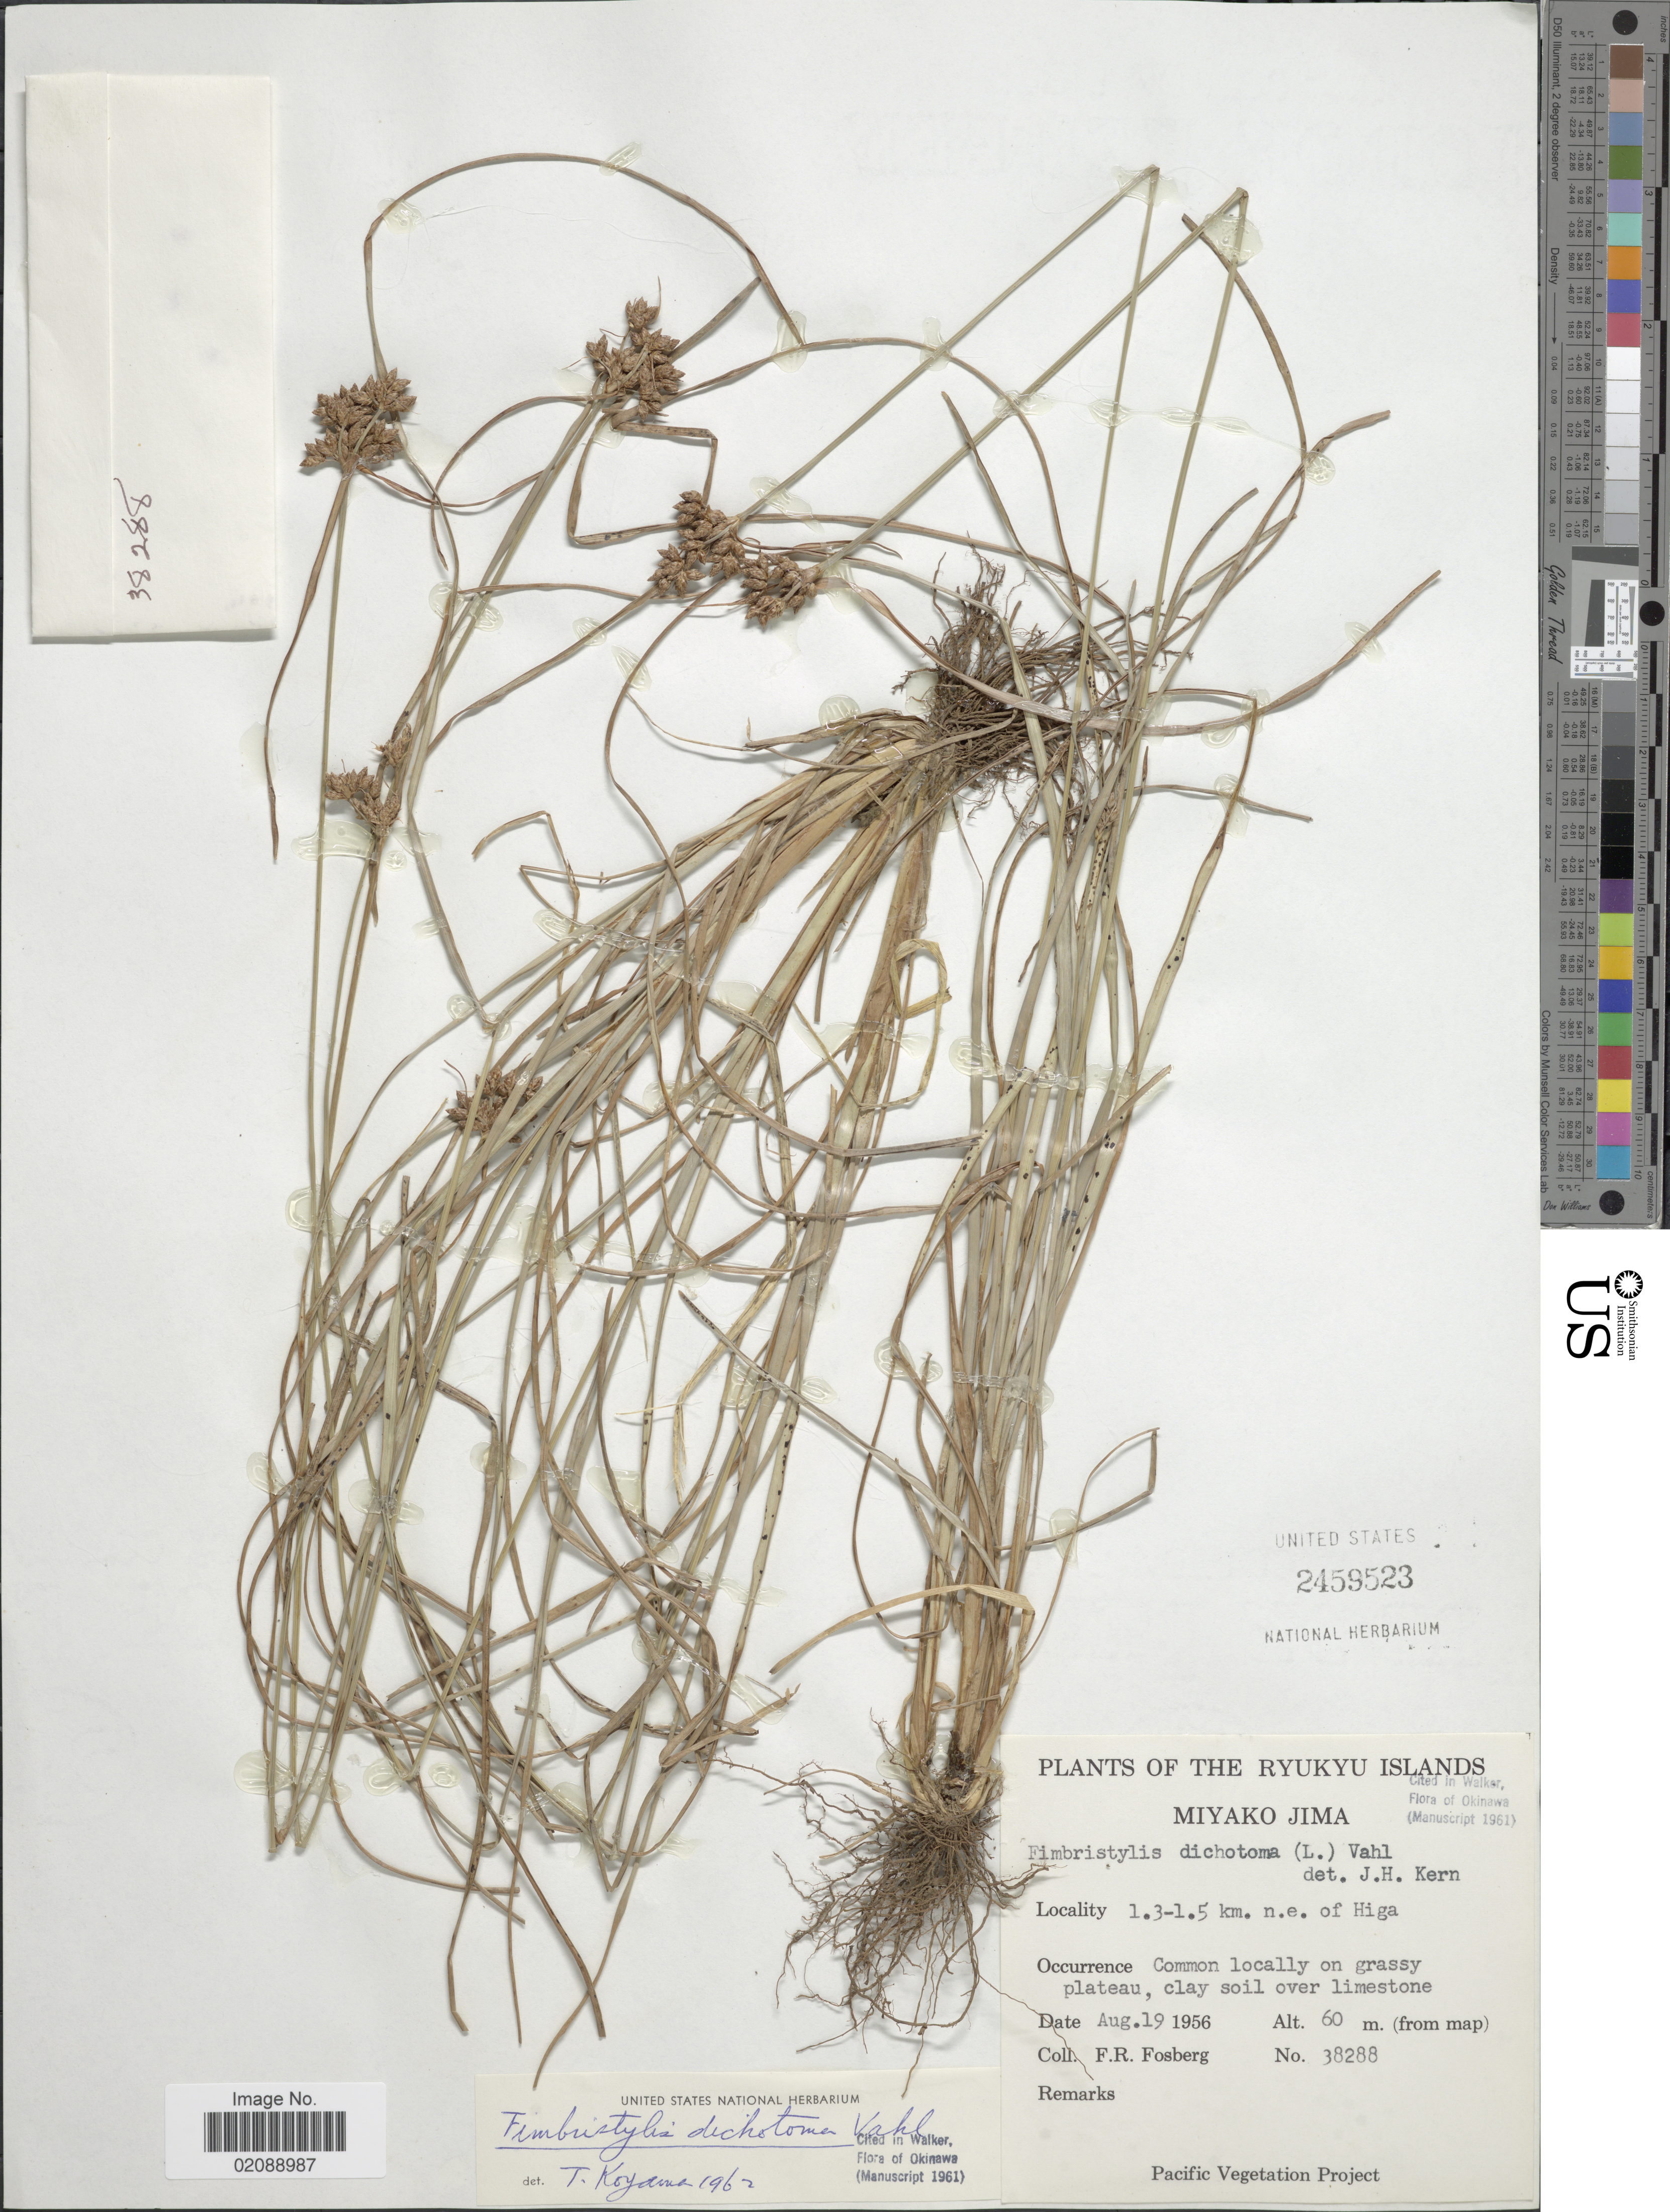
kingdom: Plantae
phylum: Tracheophyta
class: Liliopsida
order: Poales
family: Cyperaceae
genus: Fimbristylis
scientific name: Fimbristylis dichotoma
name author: (L.) Vahl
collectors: F. R. Fosberg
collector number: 38288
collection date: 1956-08-19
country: Japan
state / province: Okinawa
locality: The Ryukyu Islands, Miyako Jima, 1.3-1.5 km. n. e. of Higa, common locally on grassy plateau.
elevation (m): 60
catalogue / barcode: US 2459523